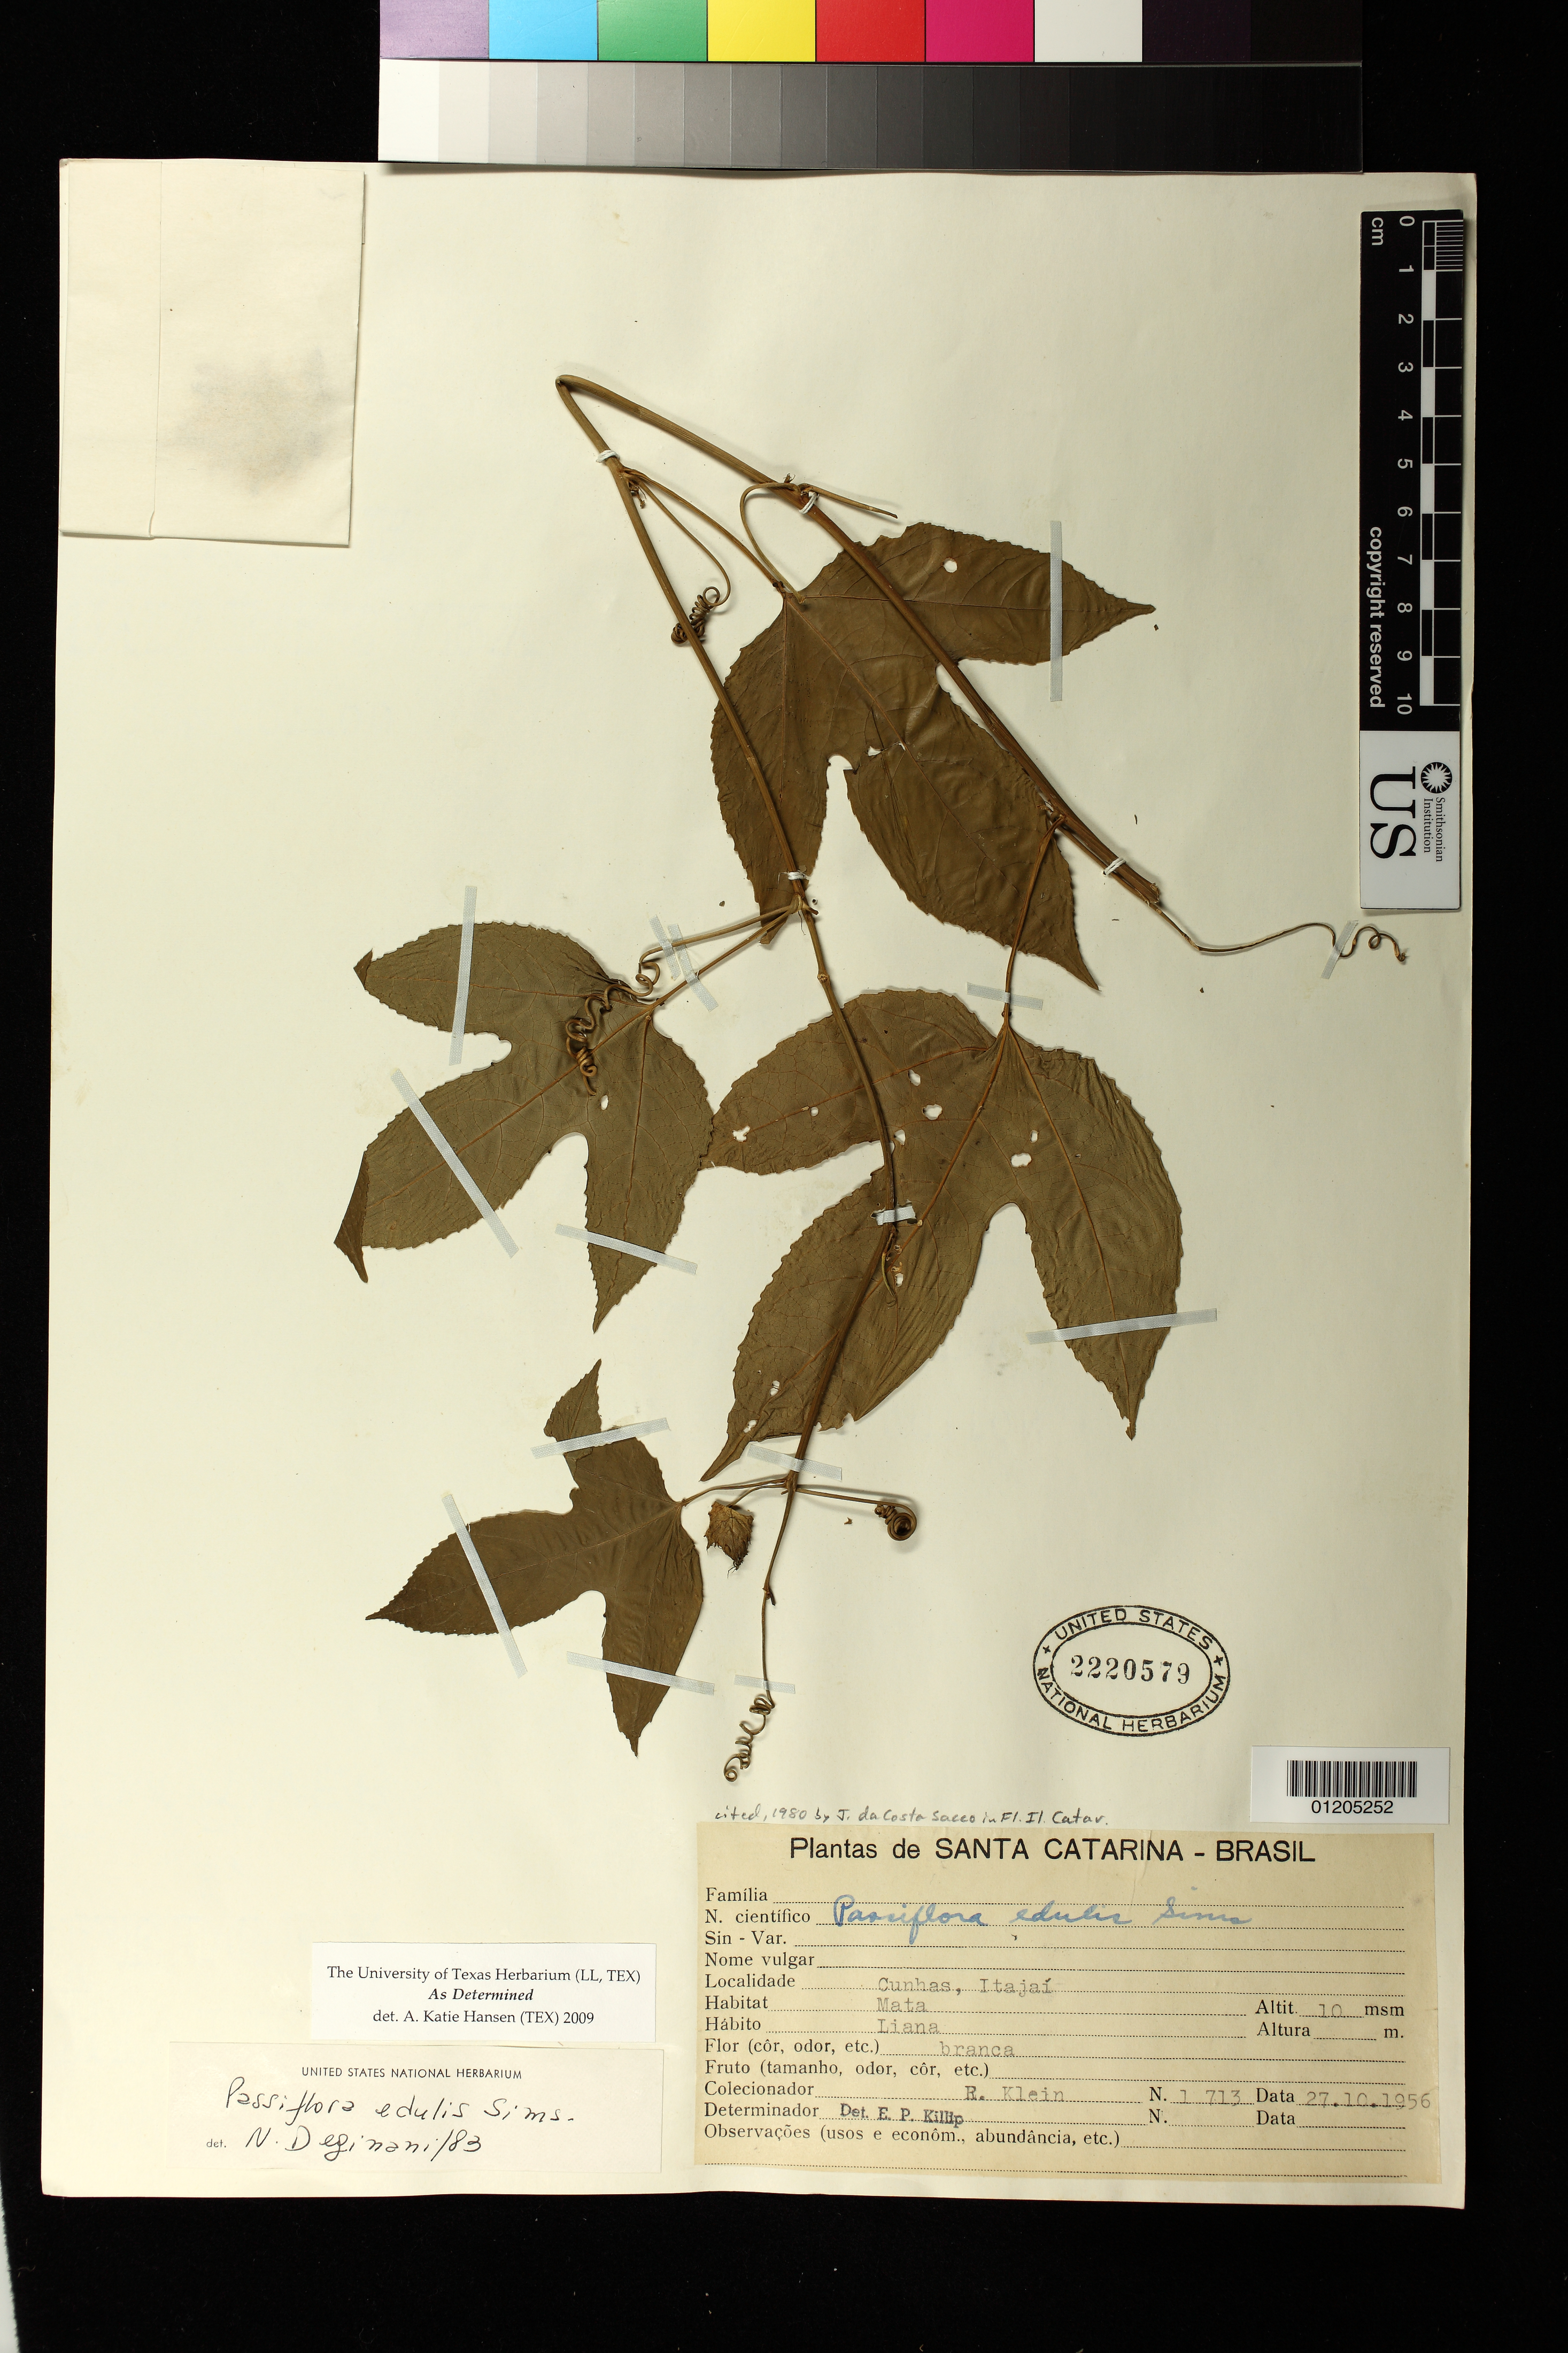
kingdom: Plantae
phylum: Tracheophyta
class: Magnoliopsida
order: Malpighiales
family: Passifloraceae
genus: Passiflora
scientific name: Passiflora edulis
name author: Sims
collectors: R. Klein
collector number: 1713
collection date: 1956-10-27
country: Brazil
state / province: Santa Catarina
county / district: Itajai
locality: Cunhas, Itajai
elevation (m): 10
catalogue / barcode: US 2220579